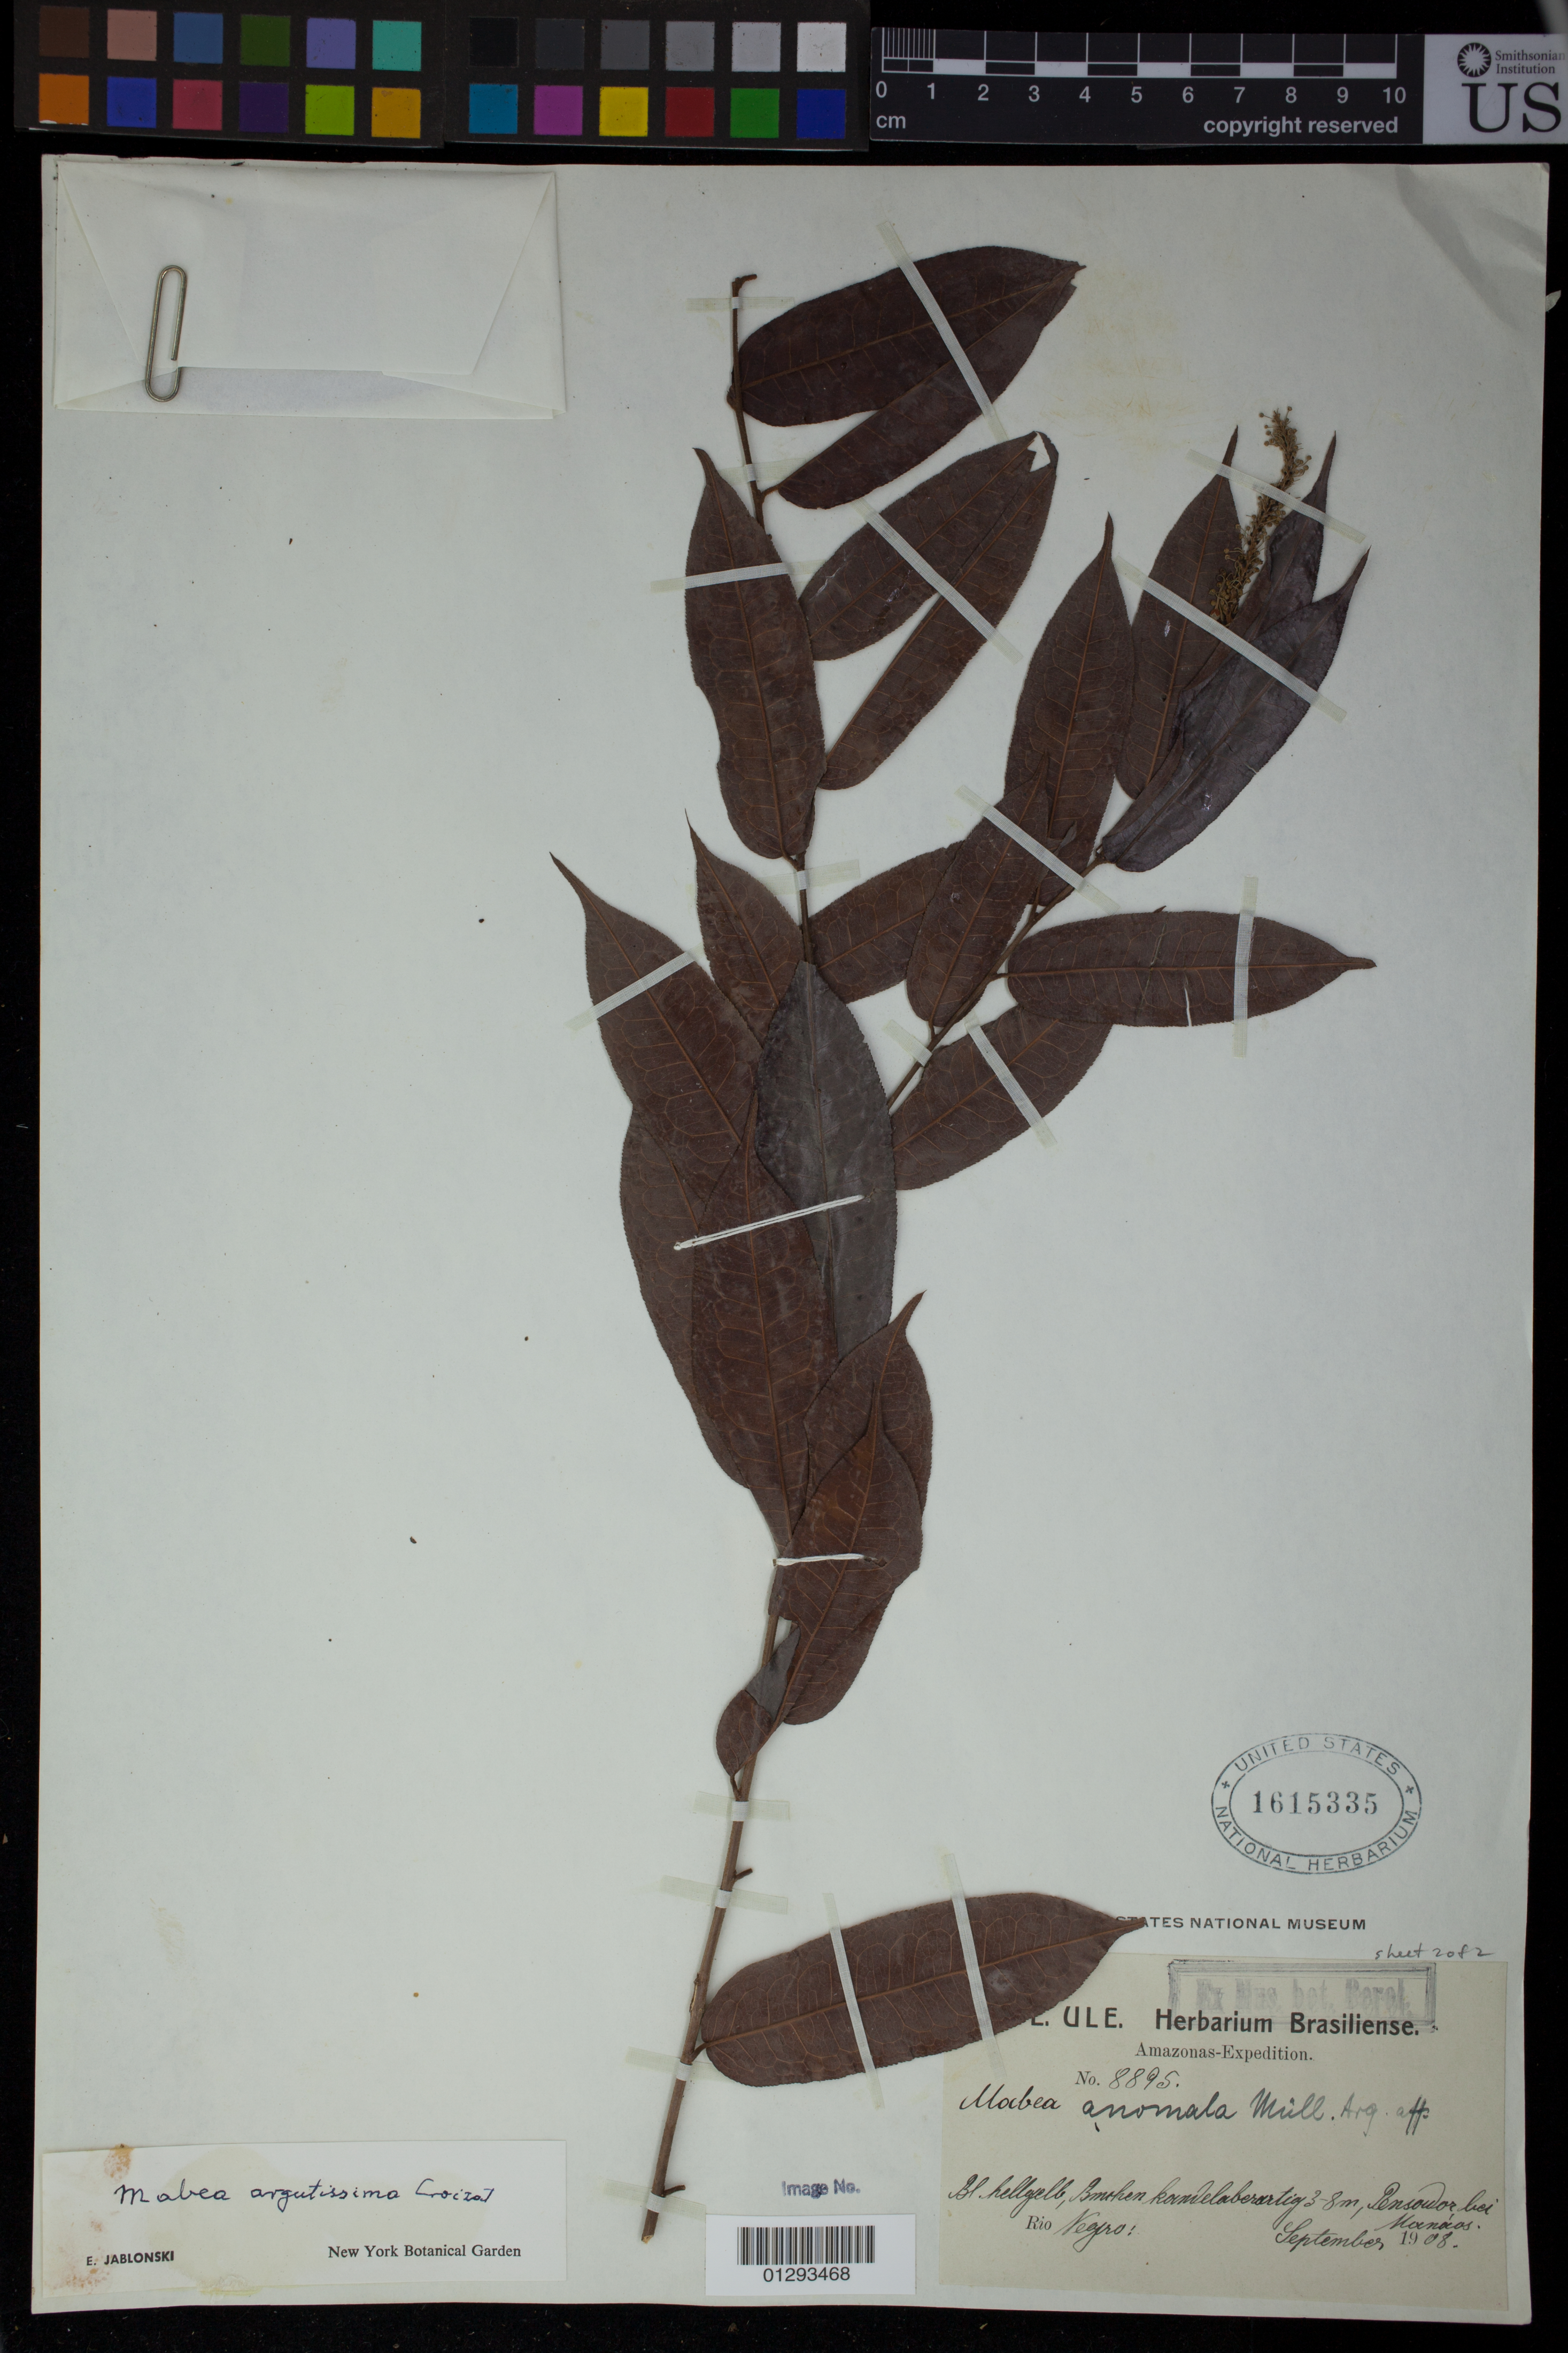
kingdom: Plantae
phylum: Tracheophyta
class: Magnoliopsida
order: Malpighiales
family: Euphorbiaceae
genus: Mabea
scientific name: Mabea subsessilis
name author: Pax & K. Hoffm.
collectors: E. Ule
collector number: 8895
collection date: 1908-09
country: Brazil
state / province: Amazonas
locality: Densontor bei Manaos.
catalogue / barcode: US 1615335